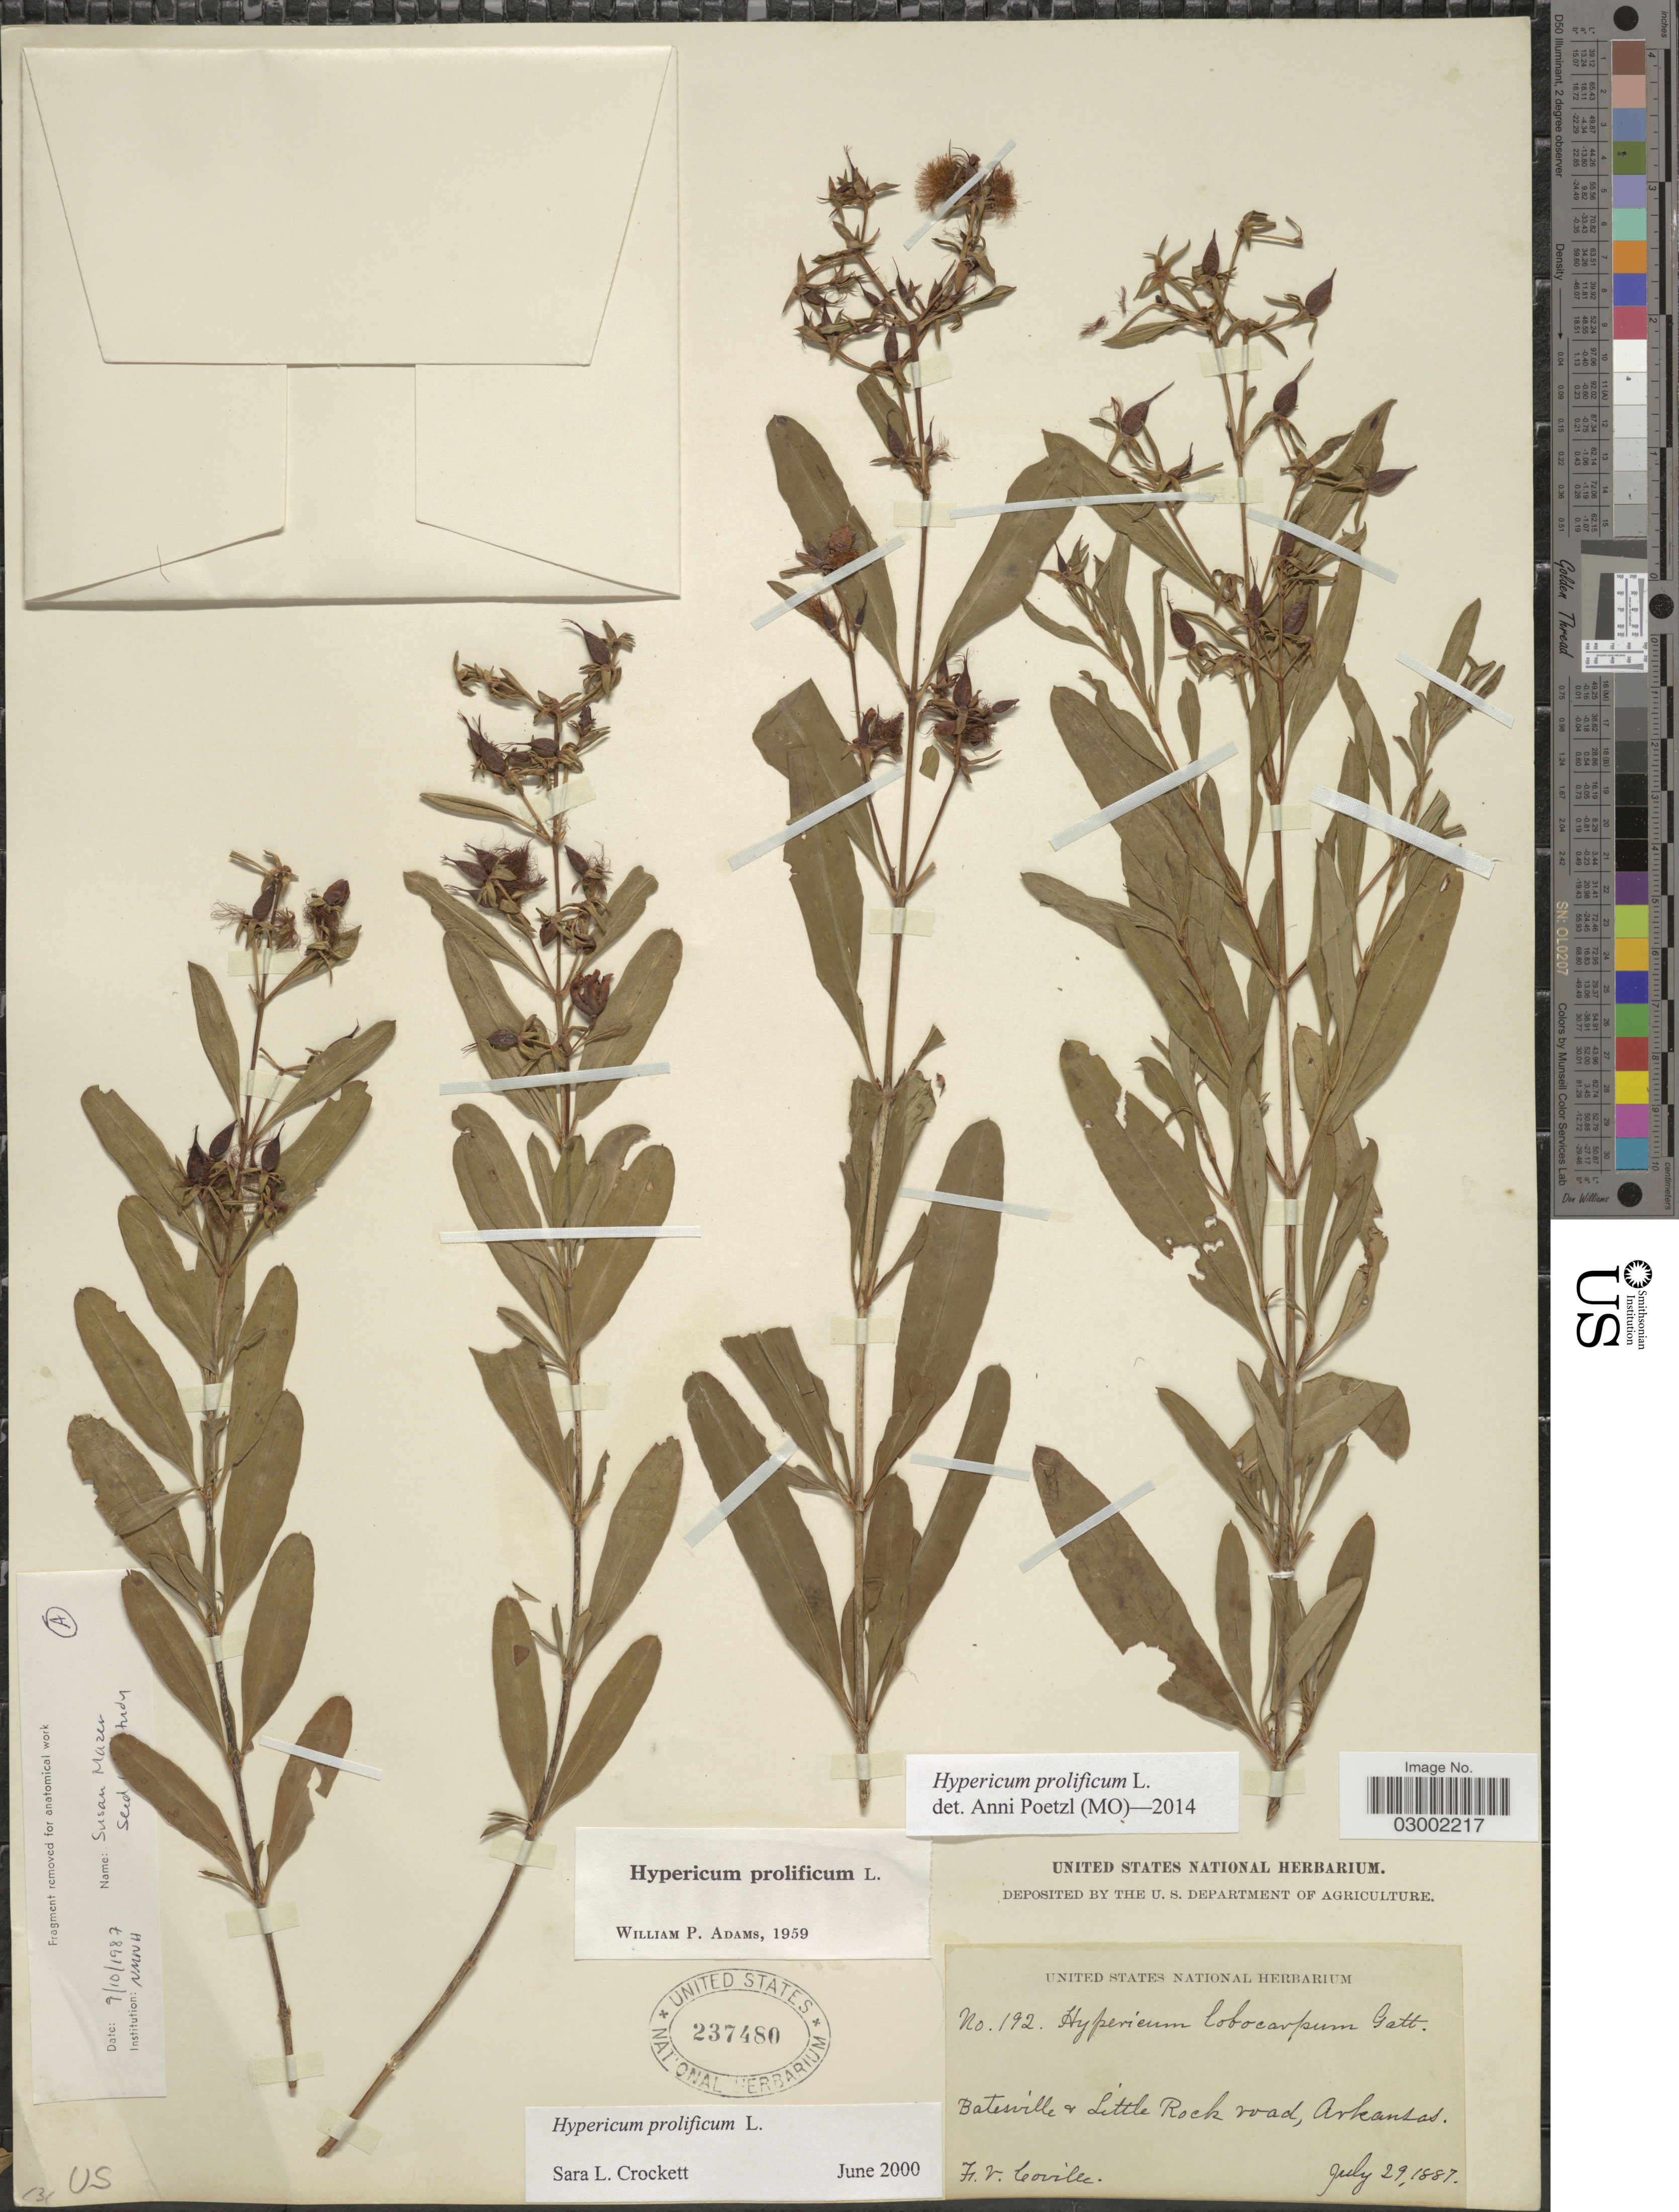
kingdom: Plantae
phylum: Tracheophyta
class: Magnoliopsida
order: Malpighiales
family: Hypericaceae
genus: Hypericum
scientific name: Hypericum prolificum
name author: L.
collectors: F. V. Coville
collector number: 192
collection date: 1887-07-29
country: United States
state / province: Arkansas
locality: Batesville & Little Rock road, Arkansas.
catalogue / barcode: US 237480